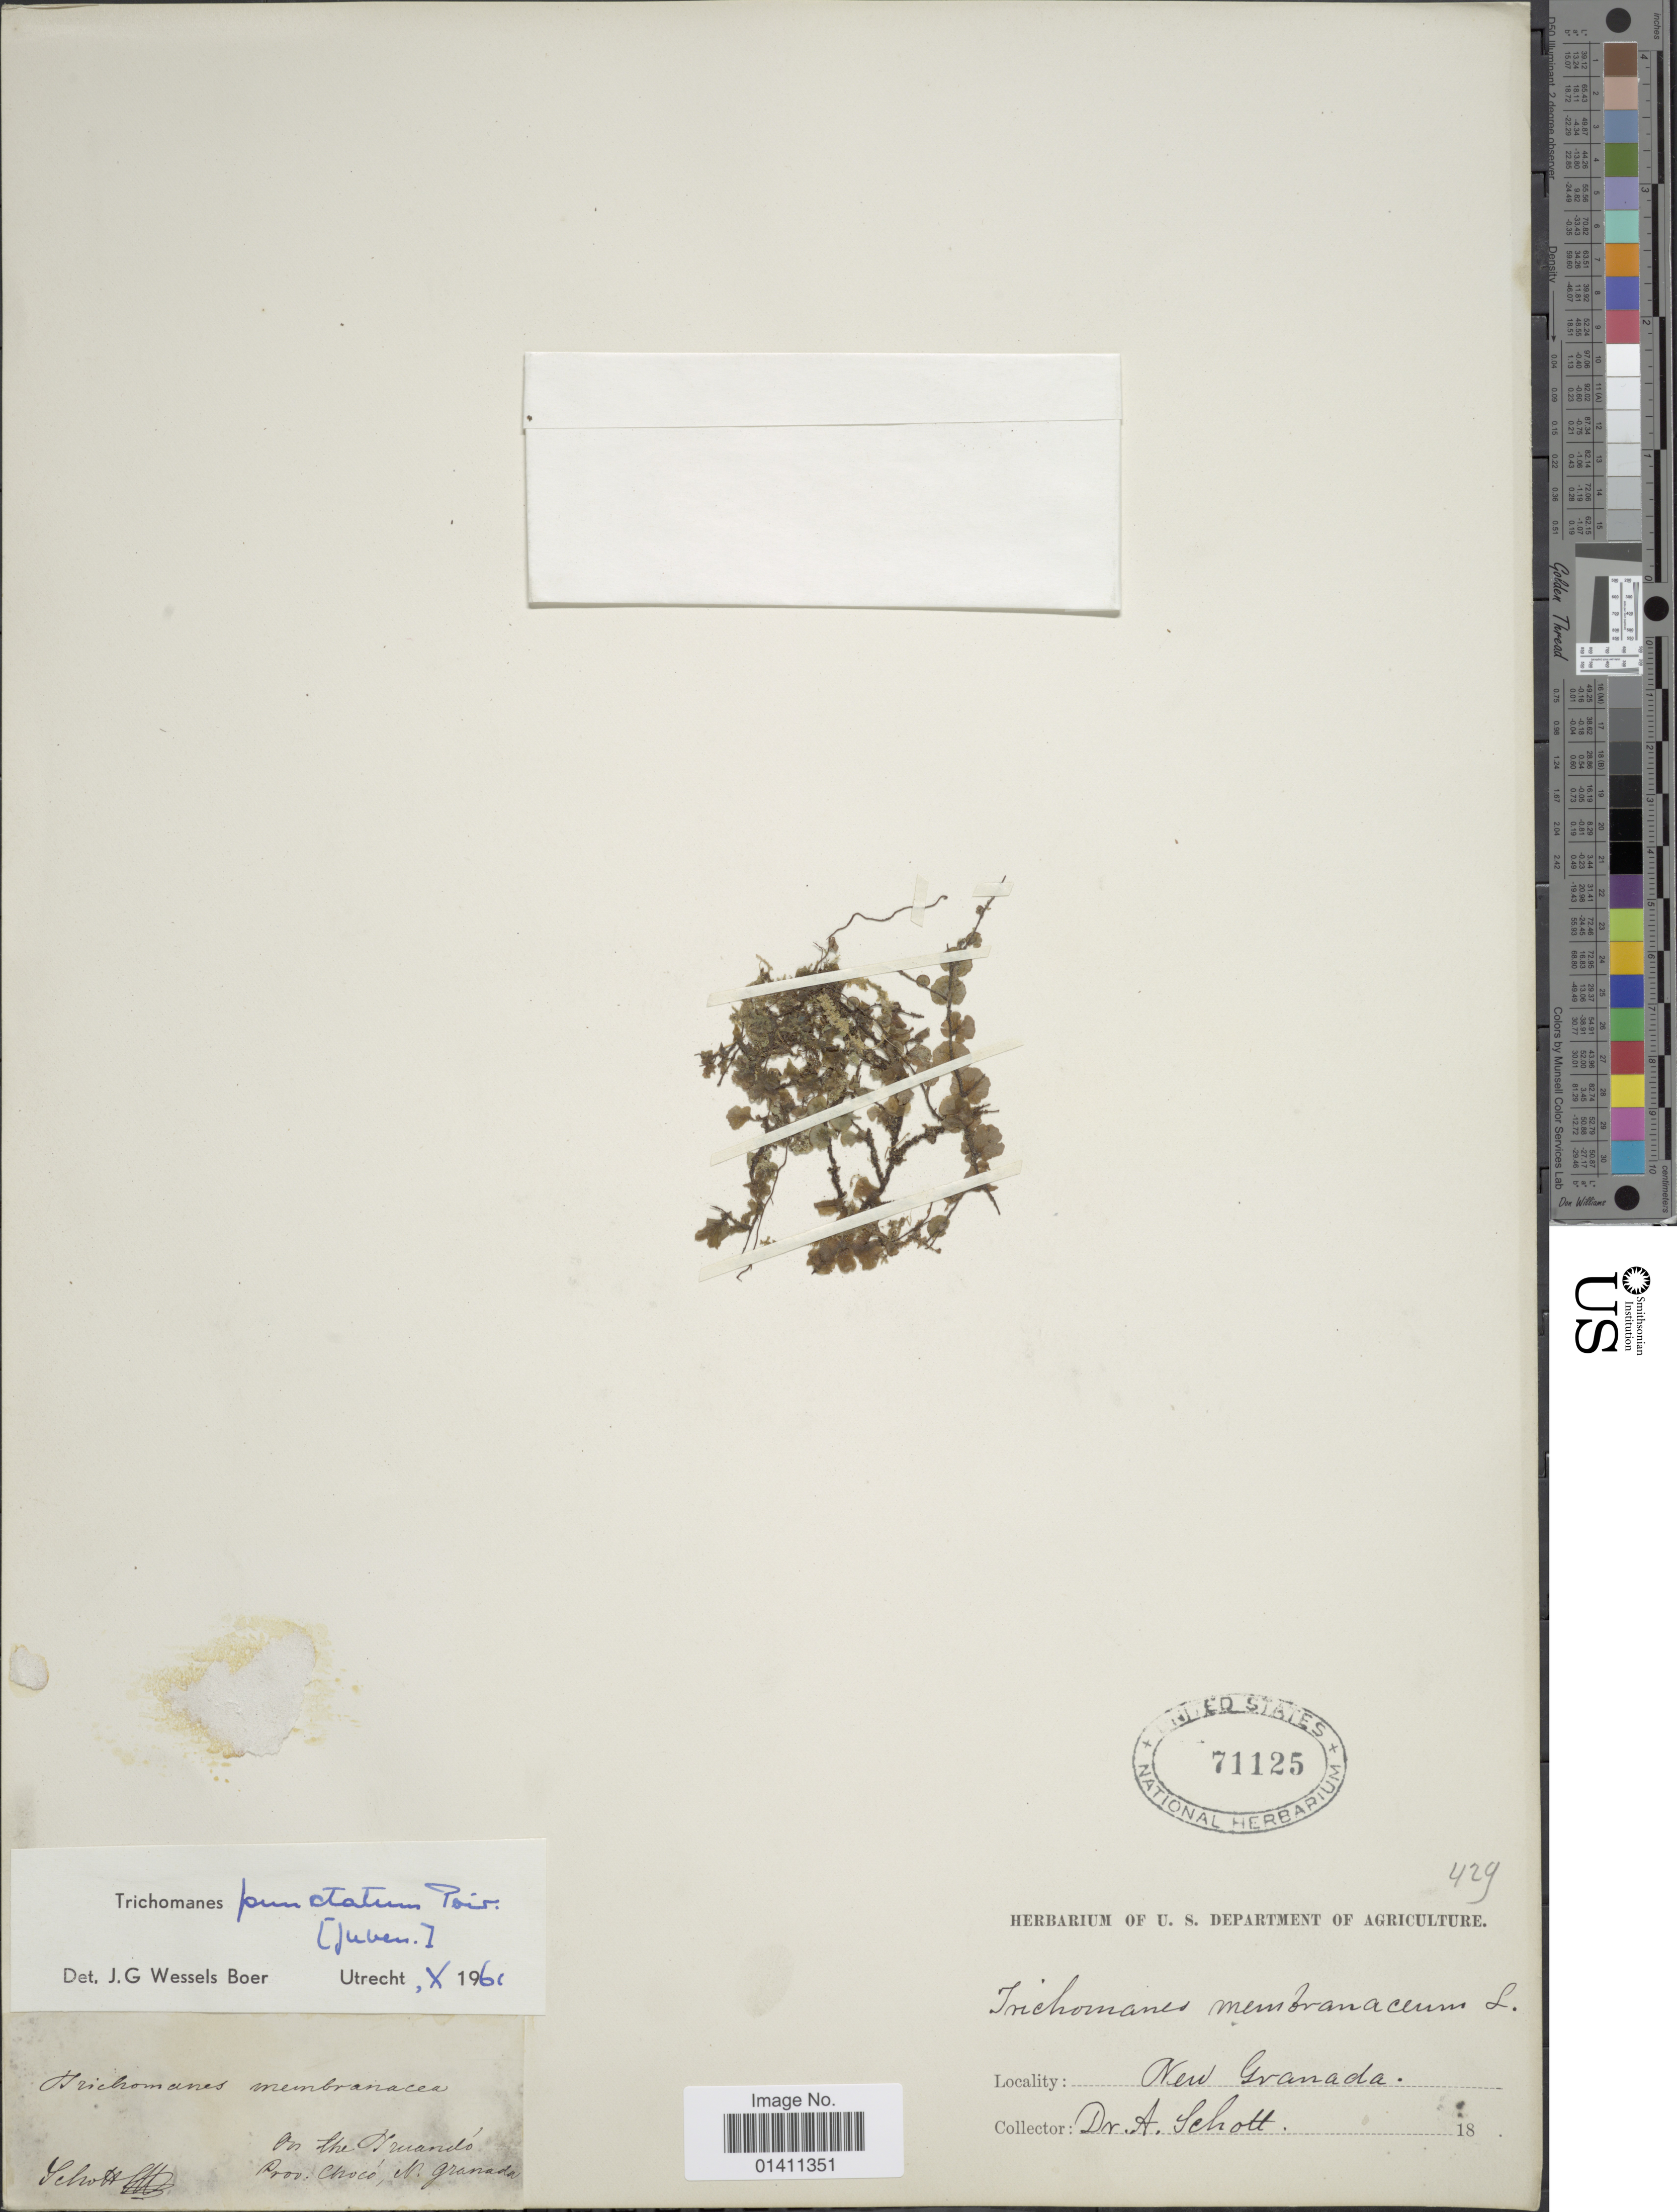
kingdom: Plantae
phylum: Tracheophyta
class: Polypodiopsida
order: Hymenophyllales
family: Hymenophyllaceae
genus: Didymoglossum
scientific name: Didymoglossum punctatum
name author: (Poir.) Desv.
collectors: A. Schott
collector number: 429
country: Colombia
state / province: Chocó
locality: On the Nuando. New Granada.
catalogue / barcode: US 71125